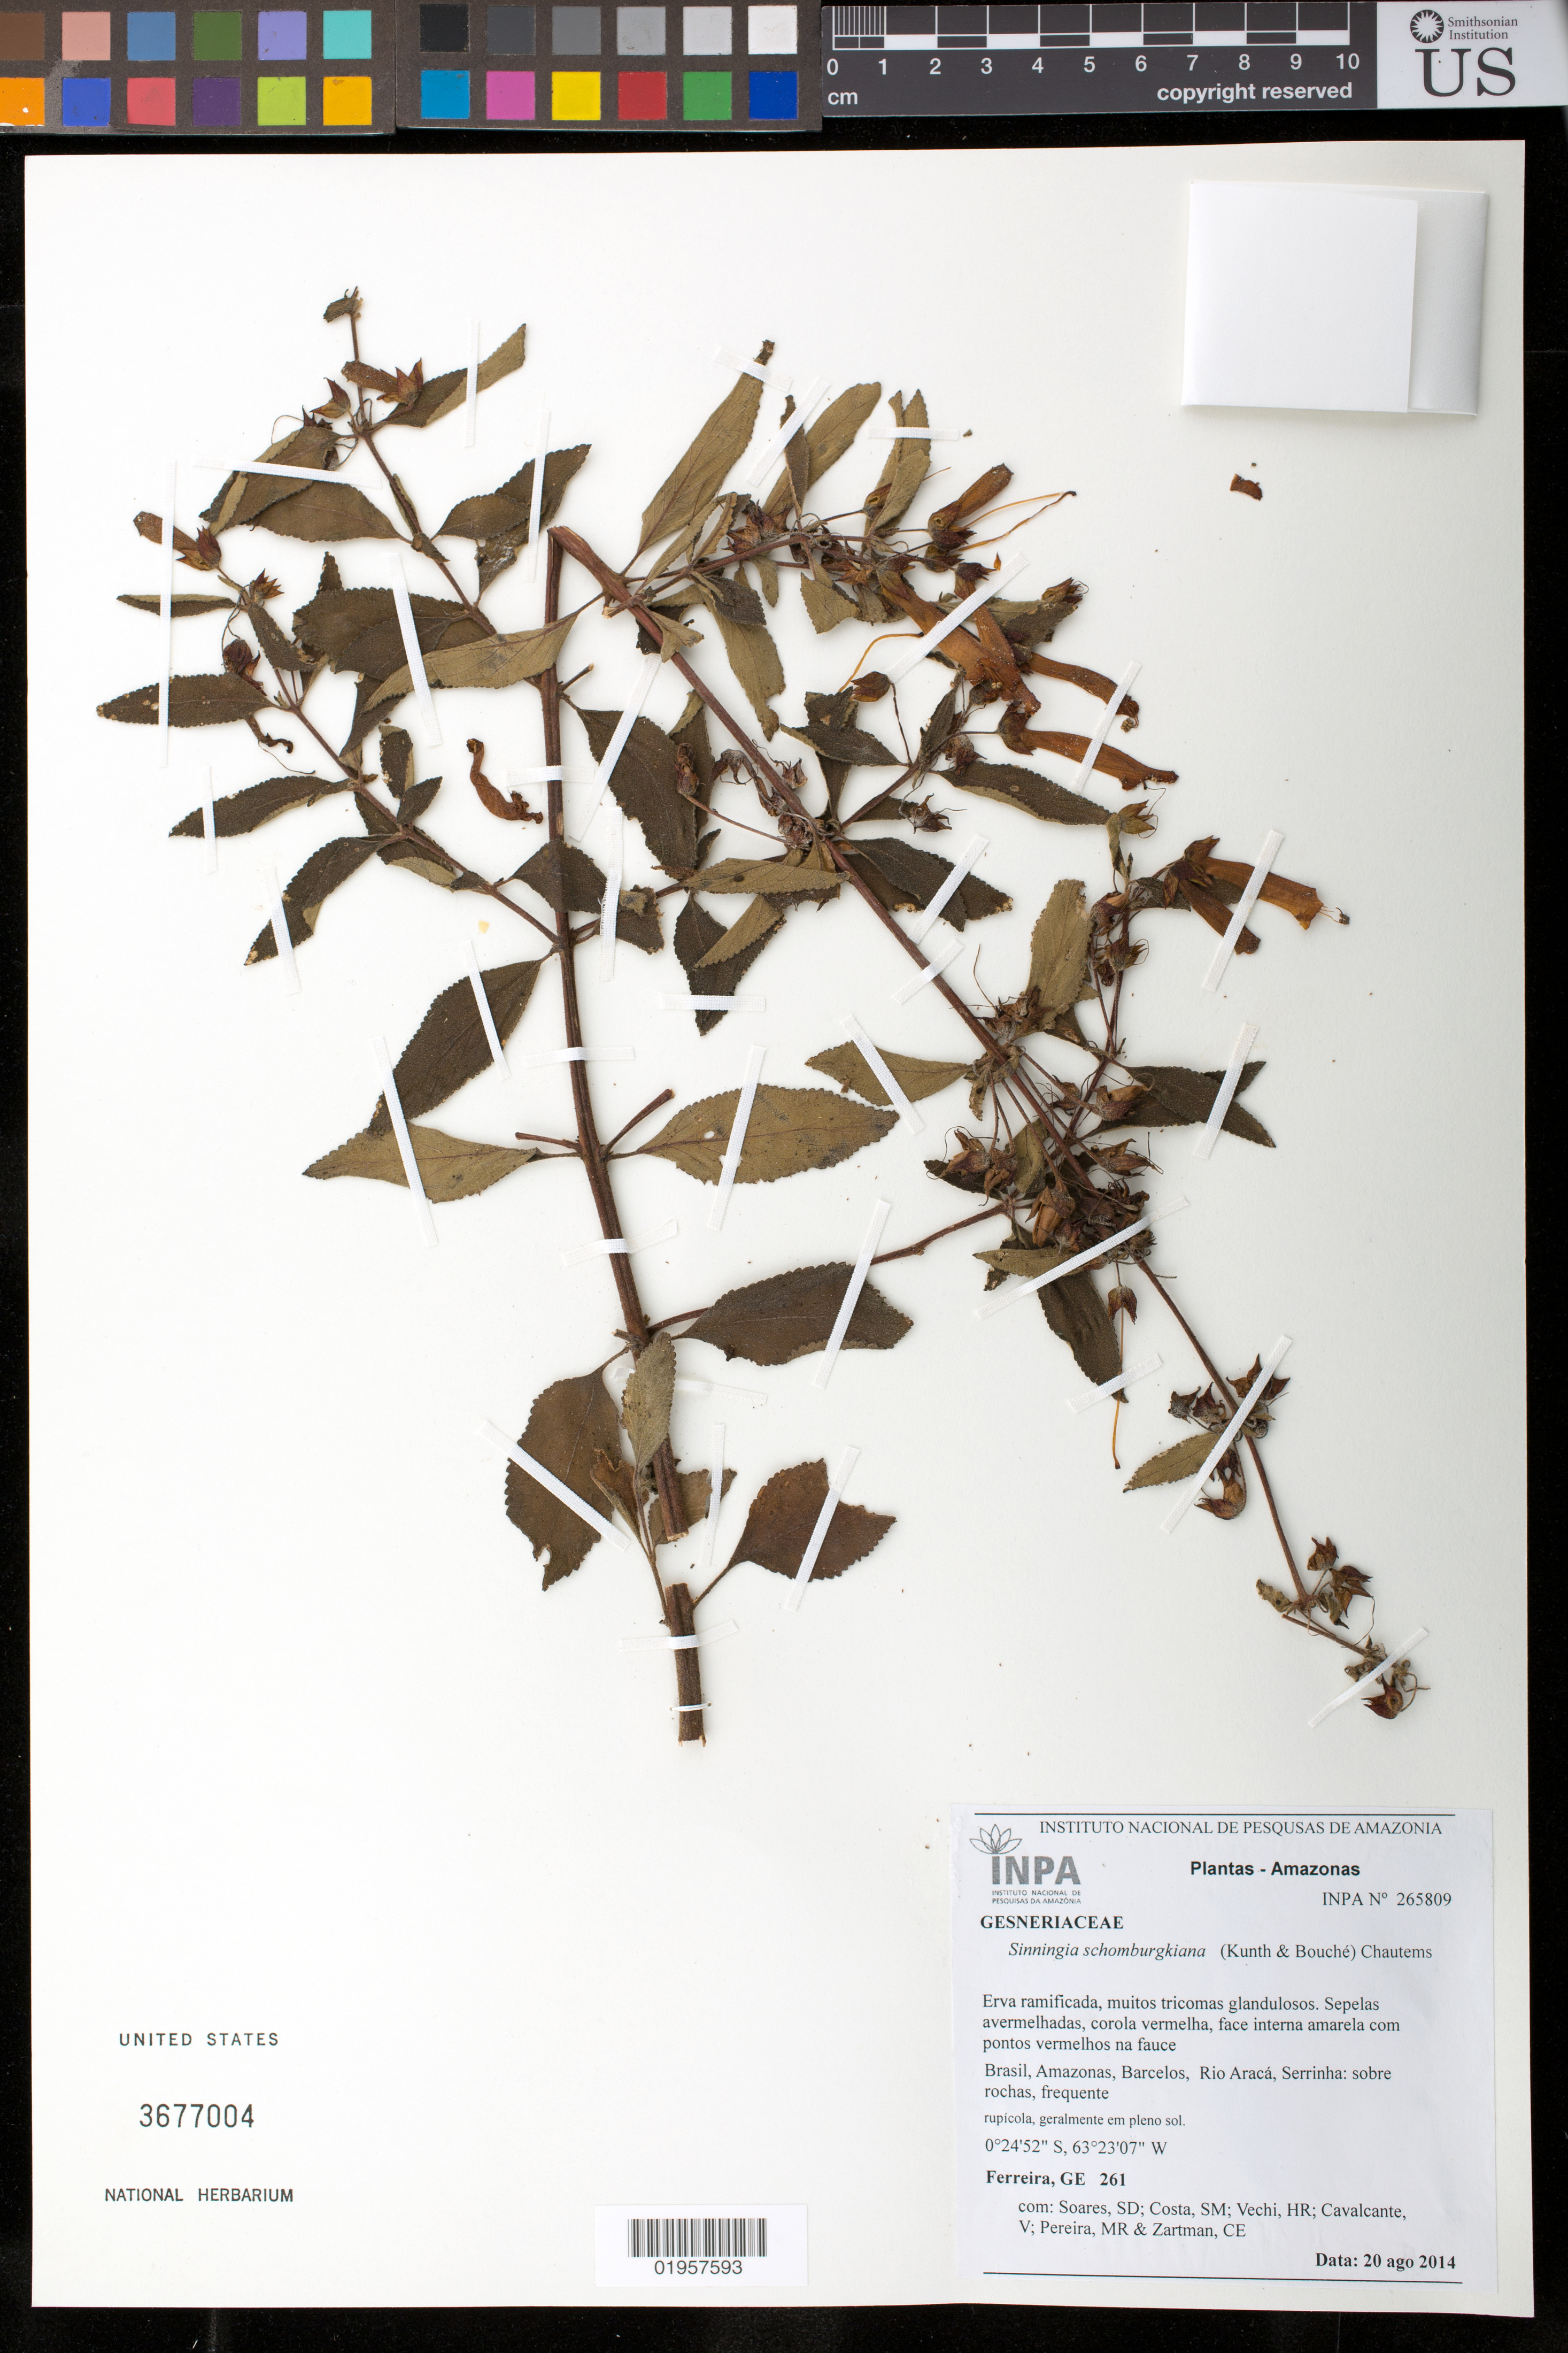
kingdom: Plantae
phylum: Tracheophyta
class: Magnoliopsida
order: Lamiales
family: Gesneriaceae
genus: Sinningia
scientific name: Sinningia schomburgkiana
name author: (Kunth & C.D. Bouché) Chautems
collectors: G. Ferreira, S. D. Soares, S. M. Costa, H. R. Vechi, V. Cavalcante & M. Pereira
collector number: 261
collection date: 2014-08-20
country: Brazil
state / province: Amazonas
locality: Barcelos, Rio Aracá, Serrinha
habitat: Rupicola, geralmente empleno sol. Sobre rochas, frequente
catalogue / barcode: US 3677004